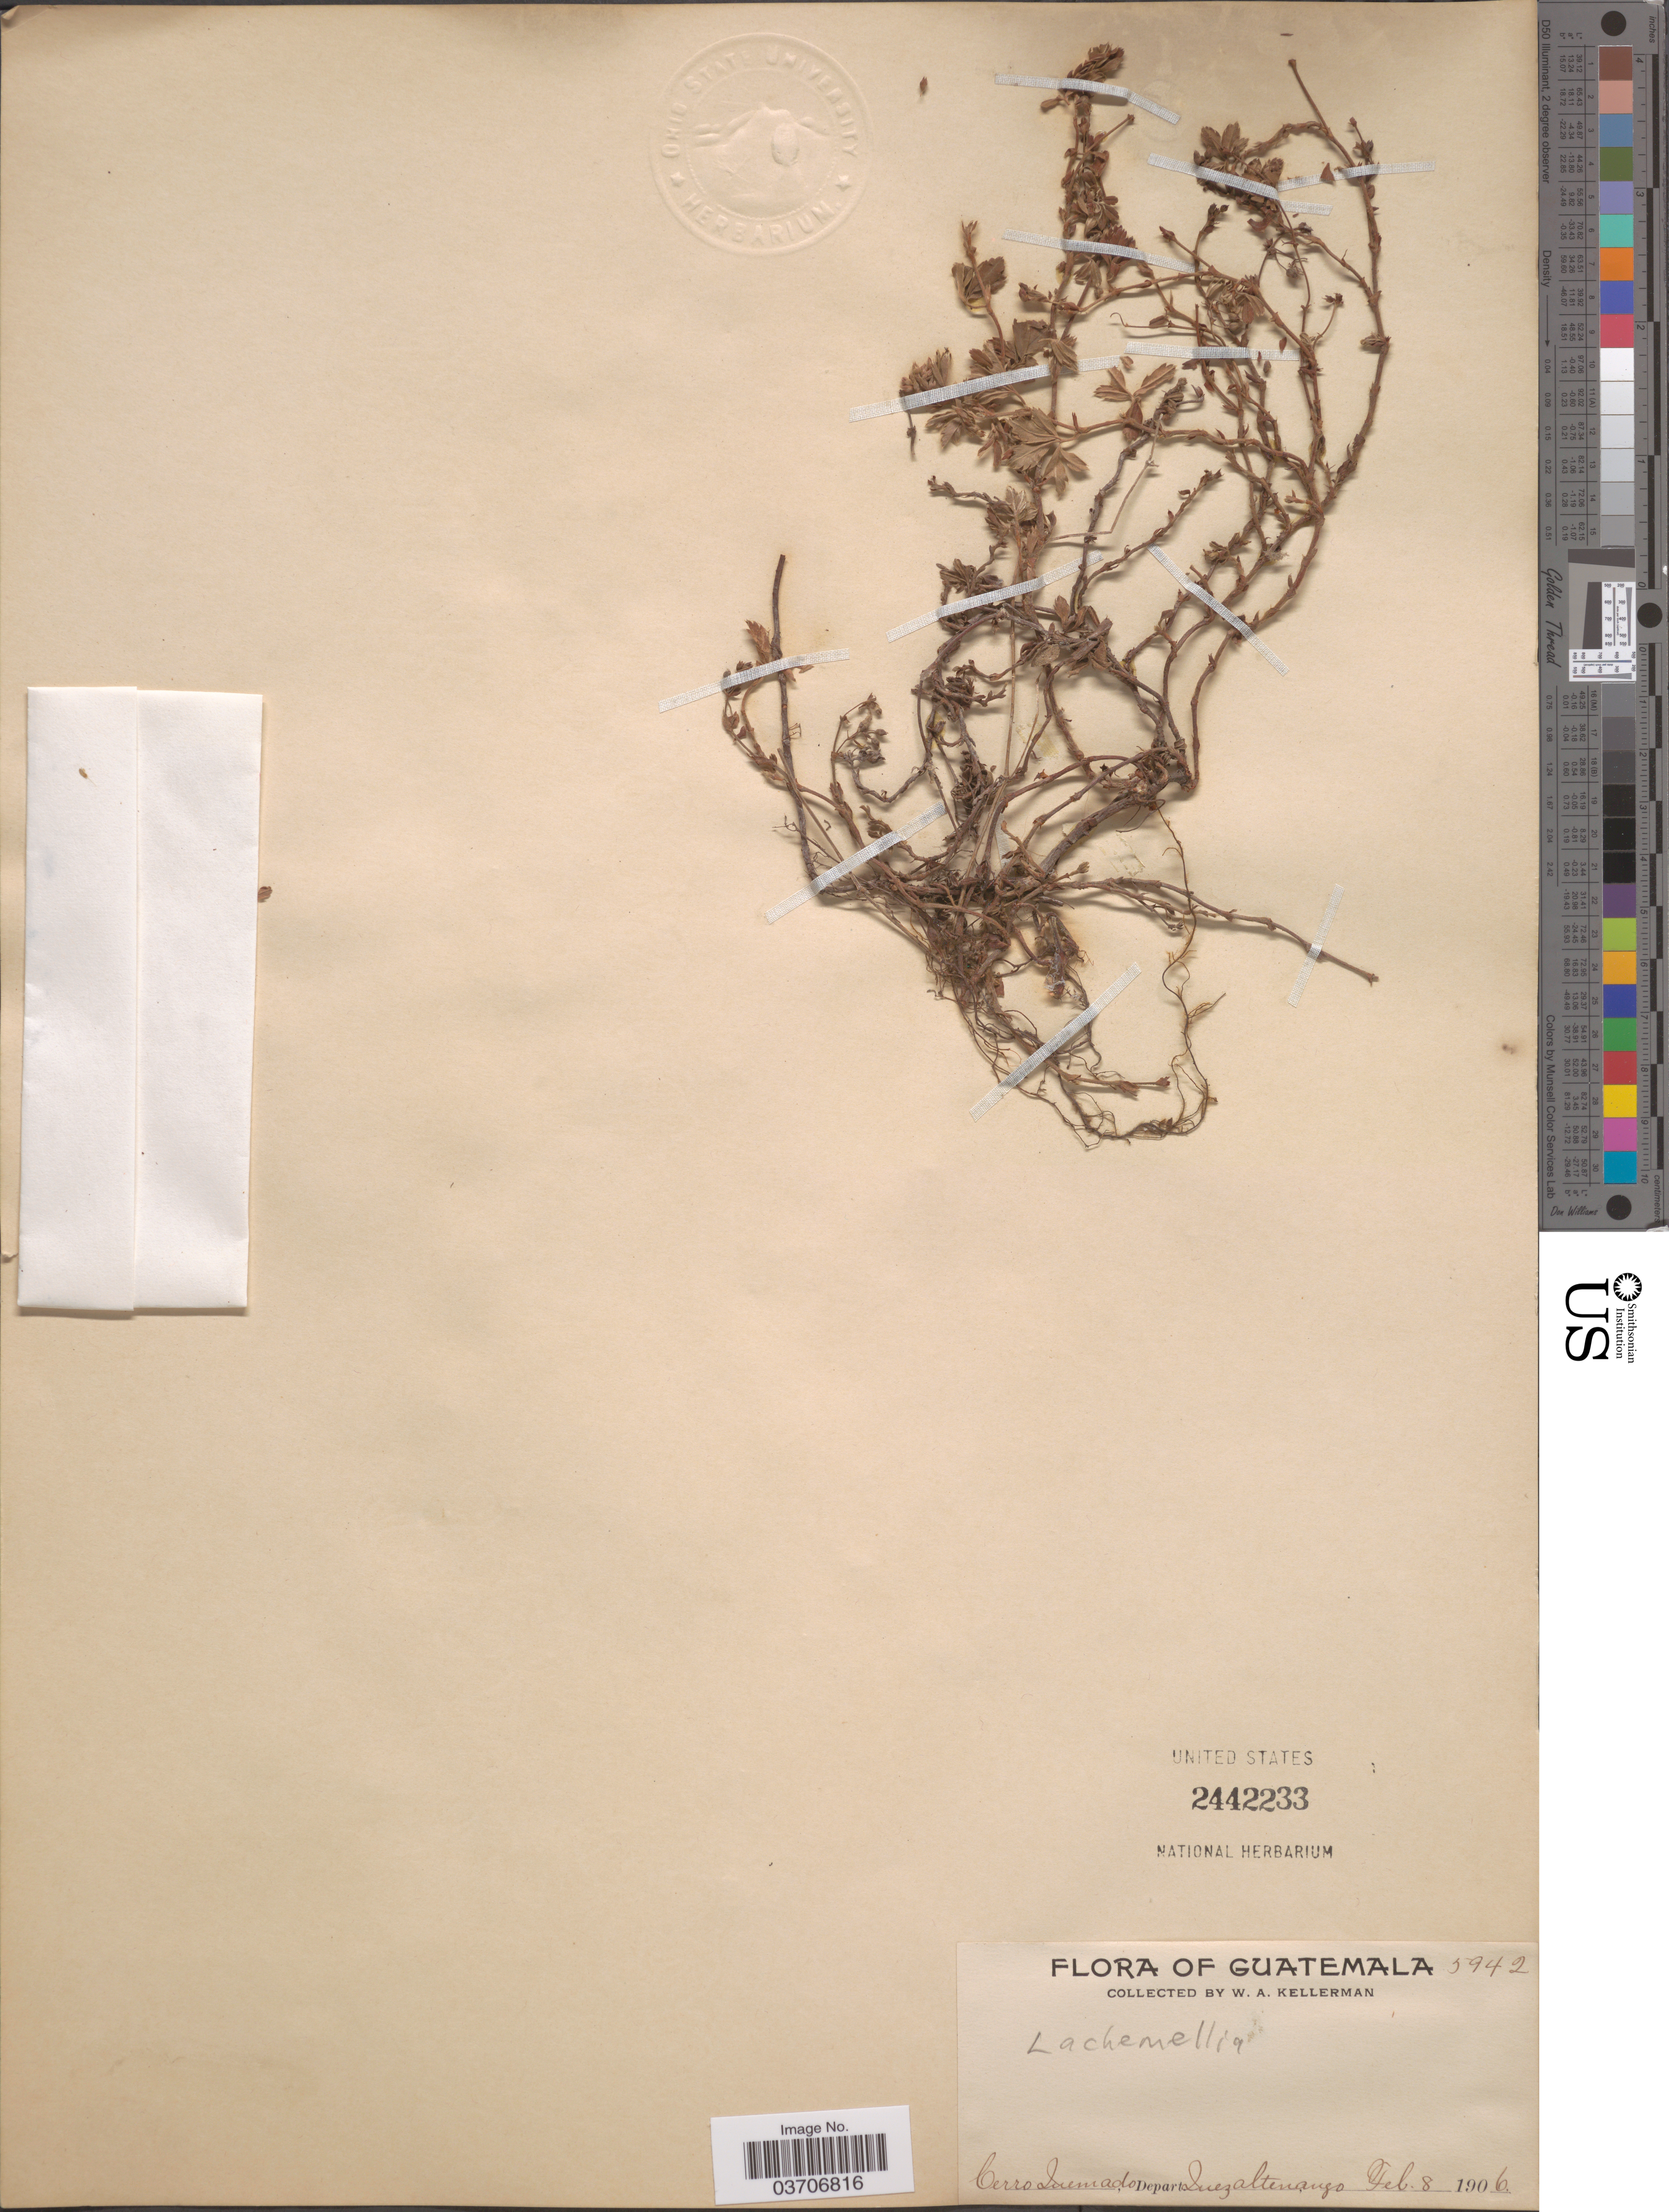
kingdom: Plantae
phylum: Tracheophyta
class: Magnoliopsida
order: Rosales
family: Rosaceae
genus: Lachemilla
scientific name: Lachemilla sp.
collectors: W. Kellerman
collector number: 5942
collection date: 1906-02-08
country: Guatemala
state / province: Quetzaltenango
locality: Cerro Quemado. Depart Quexzaltenango.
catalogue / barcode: US 2442233